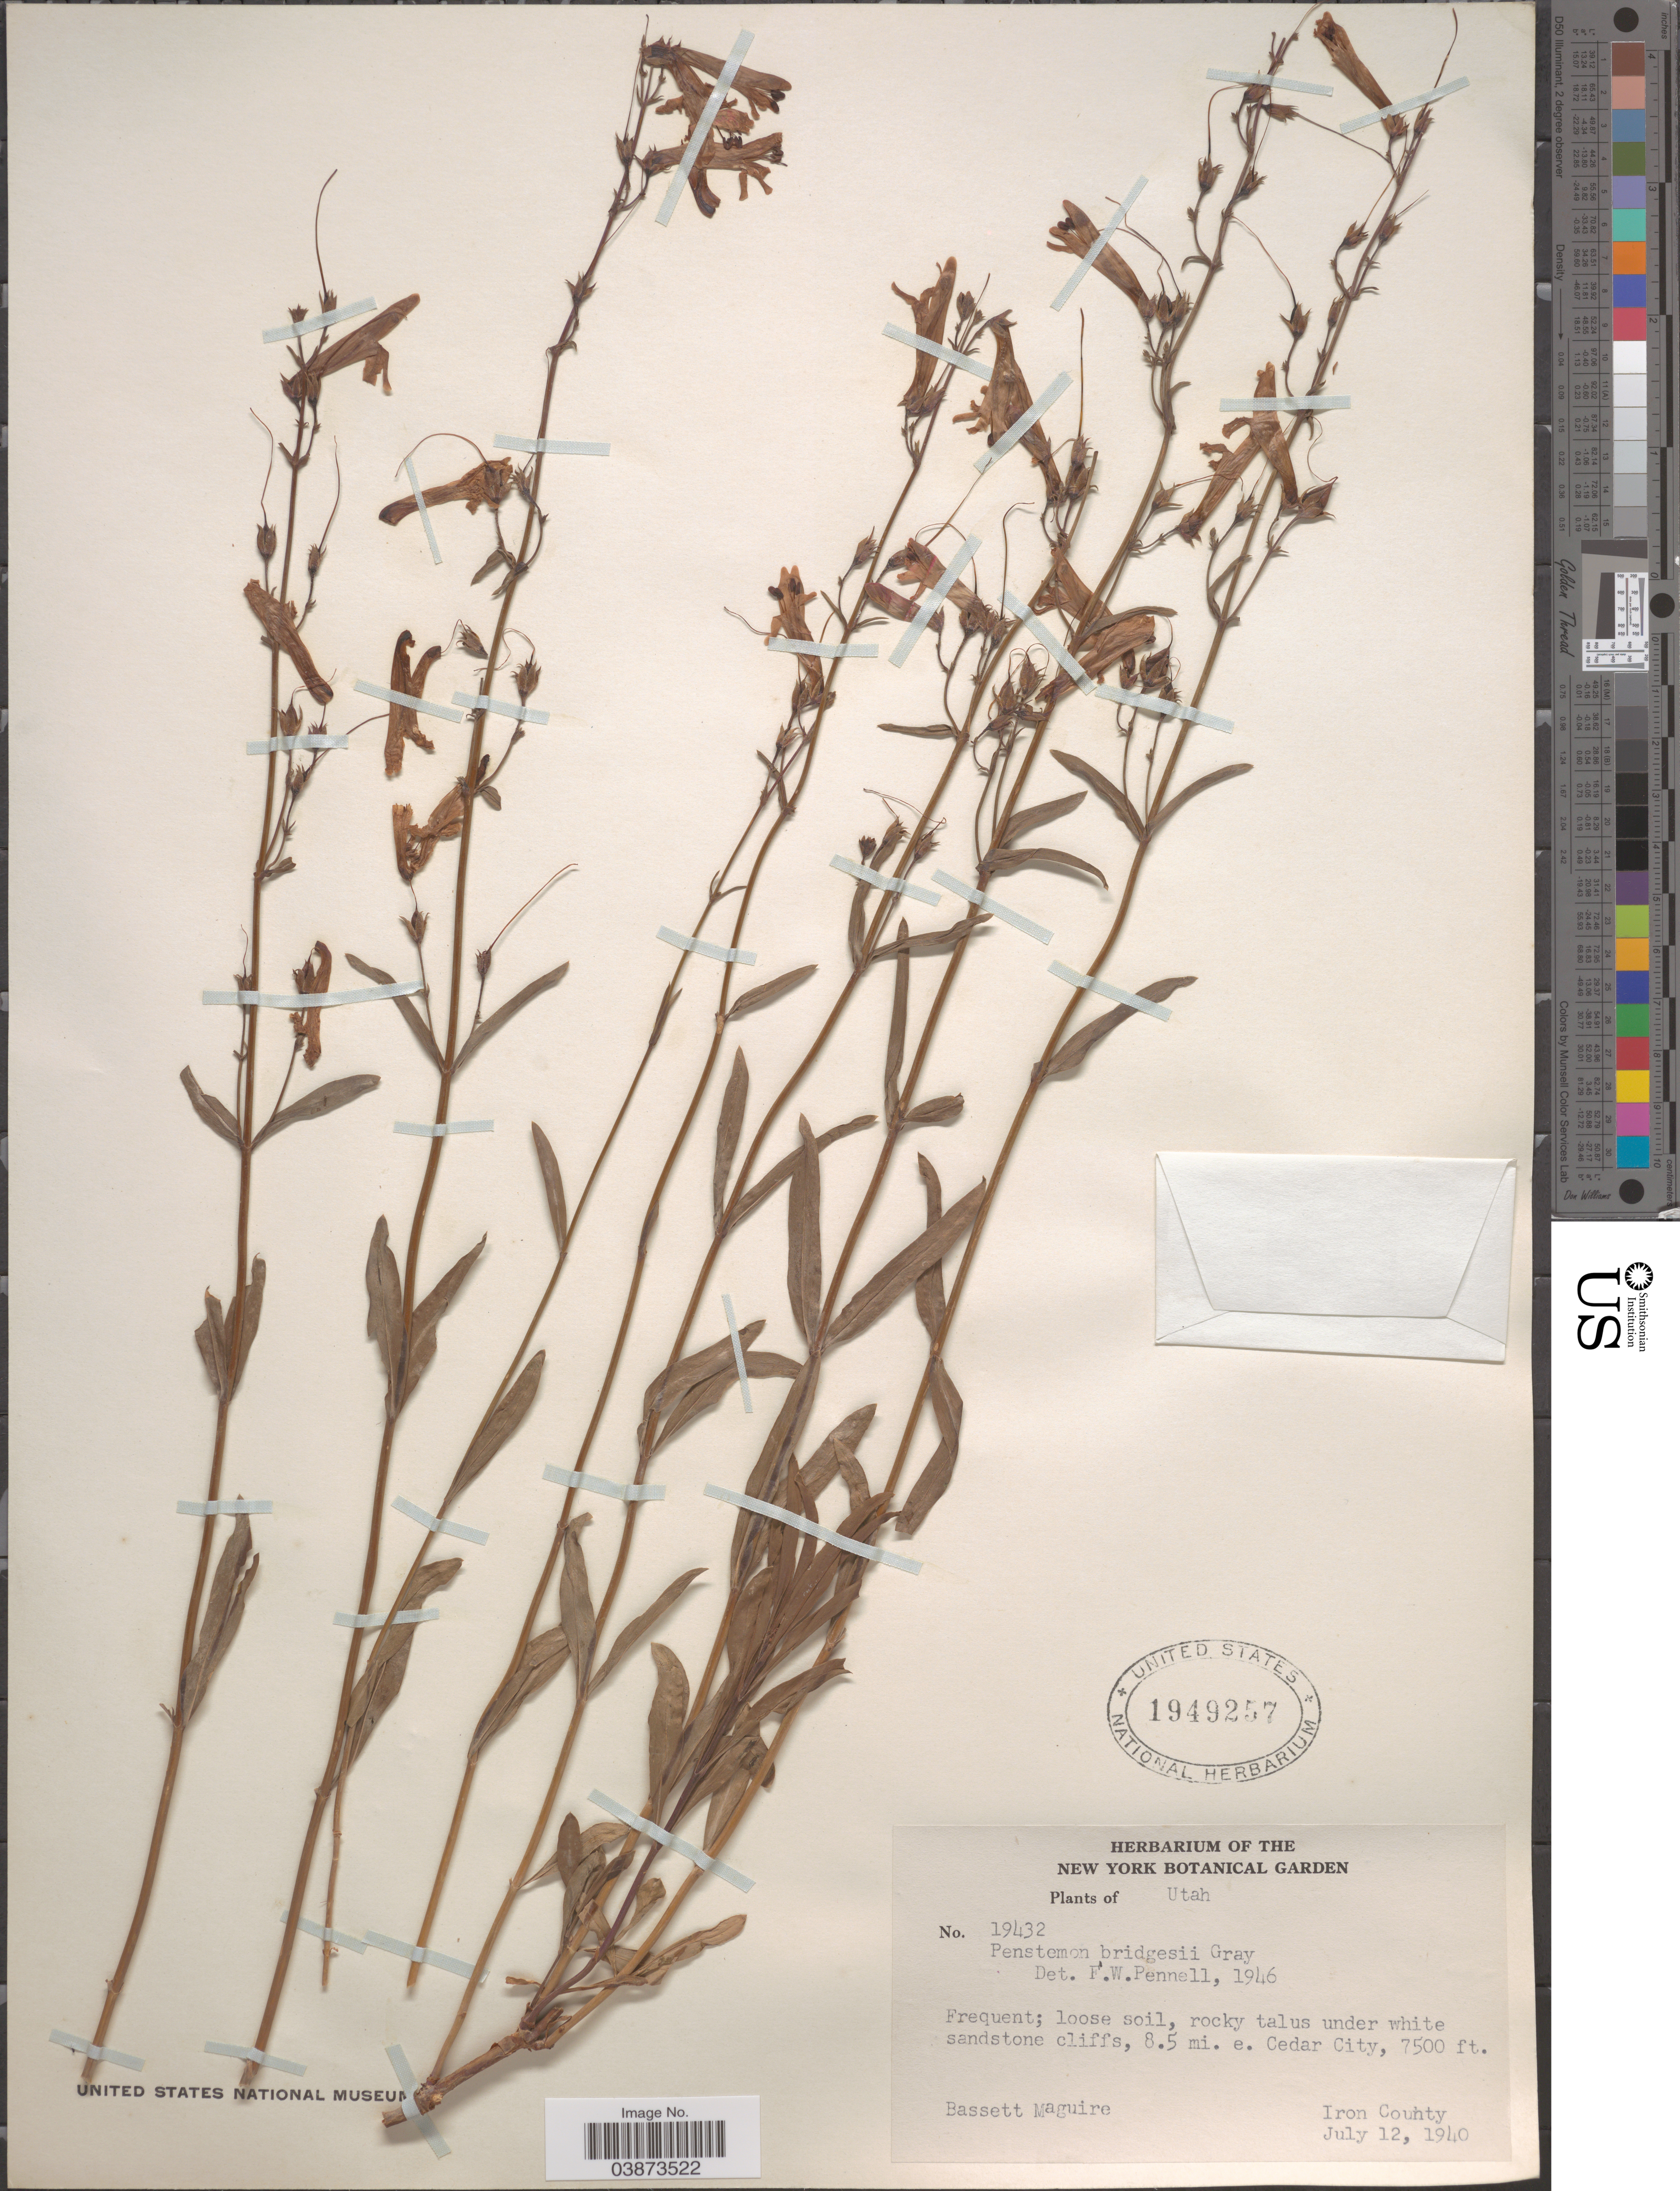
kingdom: Plantae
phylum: Tracheophyta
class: Magnoliopsida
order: Lamiales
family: Plantaginaceae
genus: Penstemon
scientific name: Penstemon bridgesii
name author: A. Gray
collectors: B. Maguire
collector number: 19432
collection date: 1940-07-12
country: United States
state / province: Utah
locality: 8.5 mi. e. Cedar City. Iron County.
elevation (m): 2286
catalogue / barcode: US 1949257